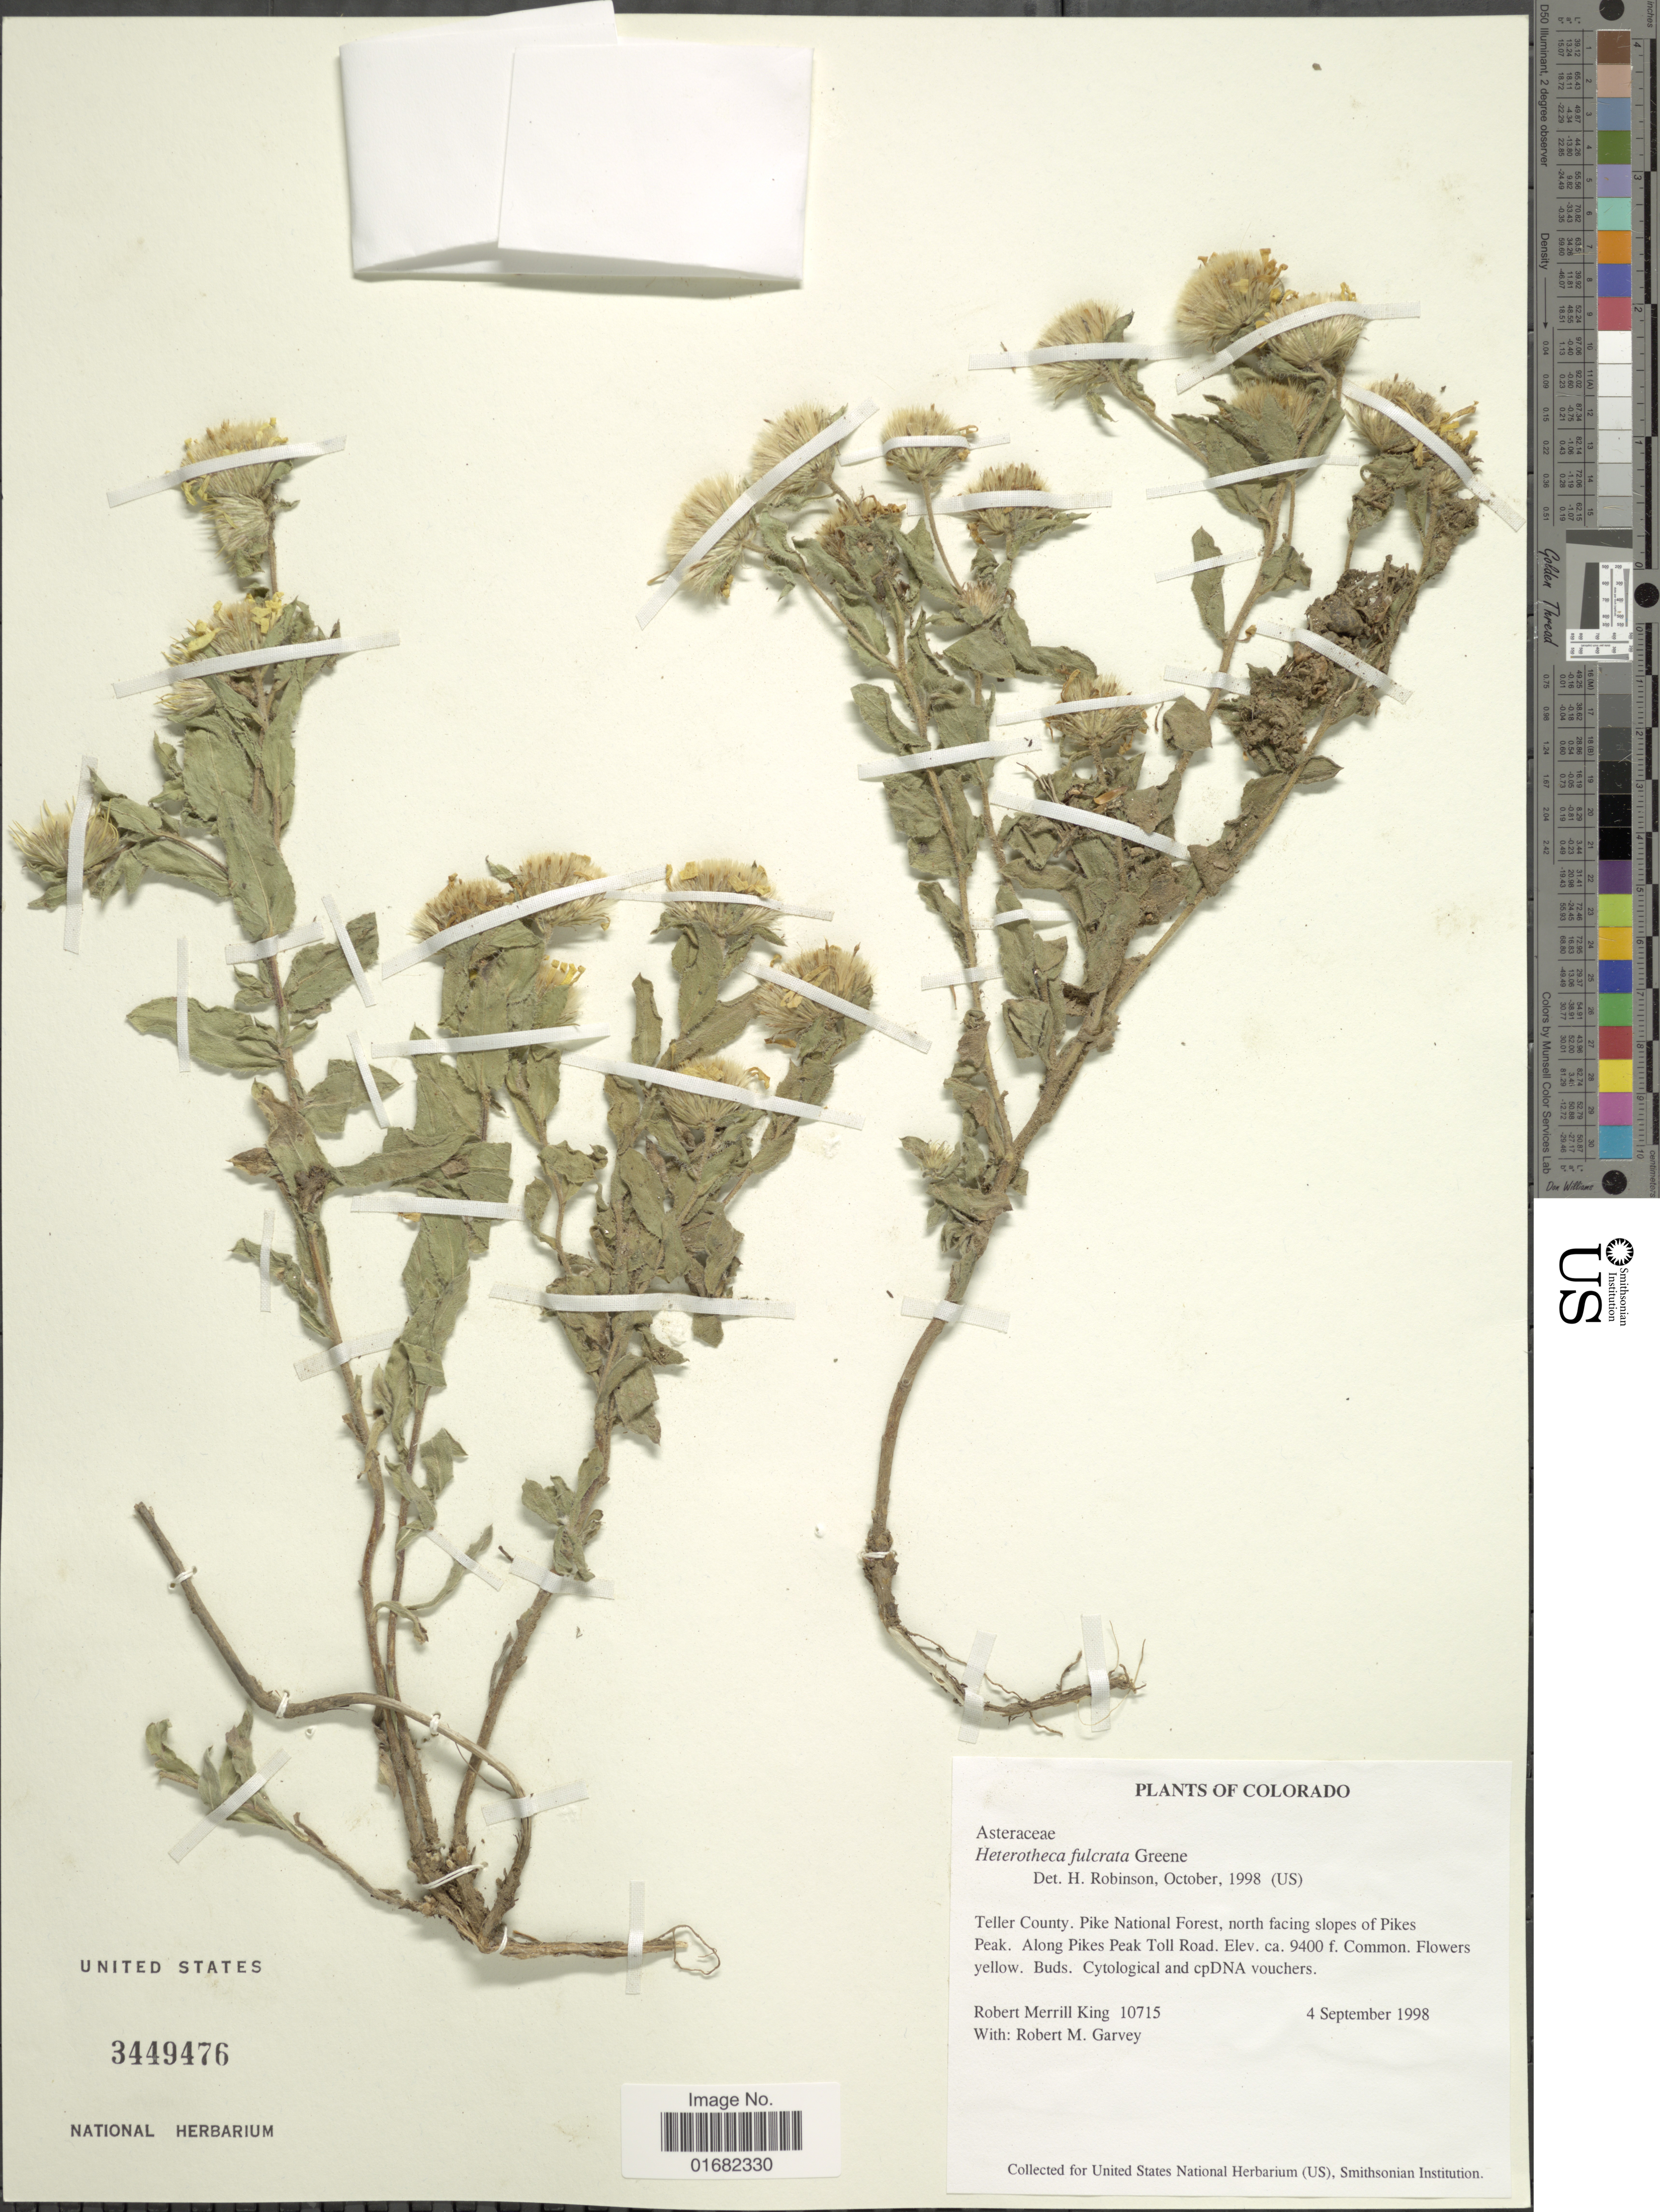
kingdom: Plantae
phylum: Tracheophyta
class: Magnoliopsida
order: Asterales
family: Asteraceae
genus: Heterotheca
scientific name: Heterotheca fulcrata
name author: (Greene) Shinners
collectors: R. M. King & R. Garvey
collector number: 10715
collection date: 1998-09-04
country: United States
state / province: Colorado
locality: Teller County. Pike National Forest, north facing slopes of Pikes Peak. Along Pikes Peak Toll Road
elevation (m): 2865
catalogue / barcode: US 3449476